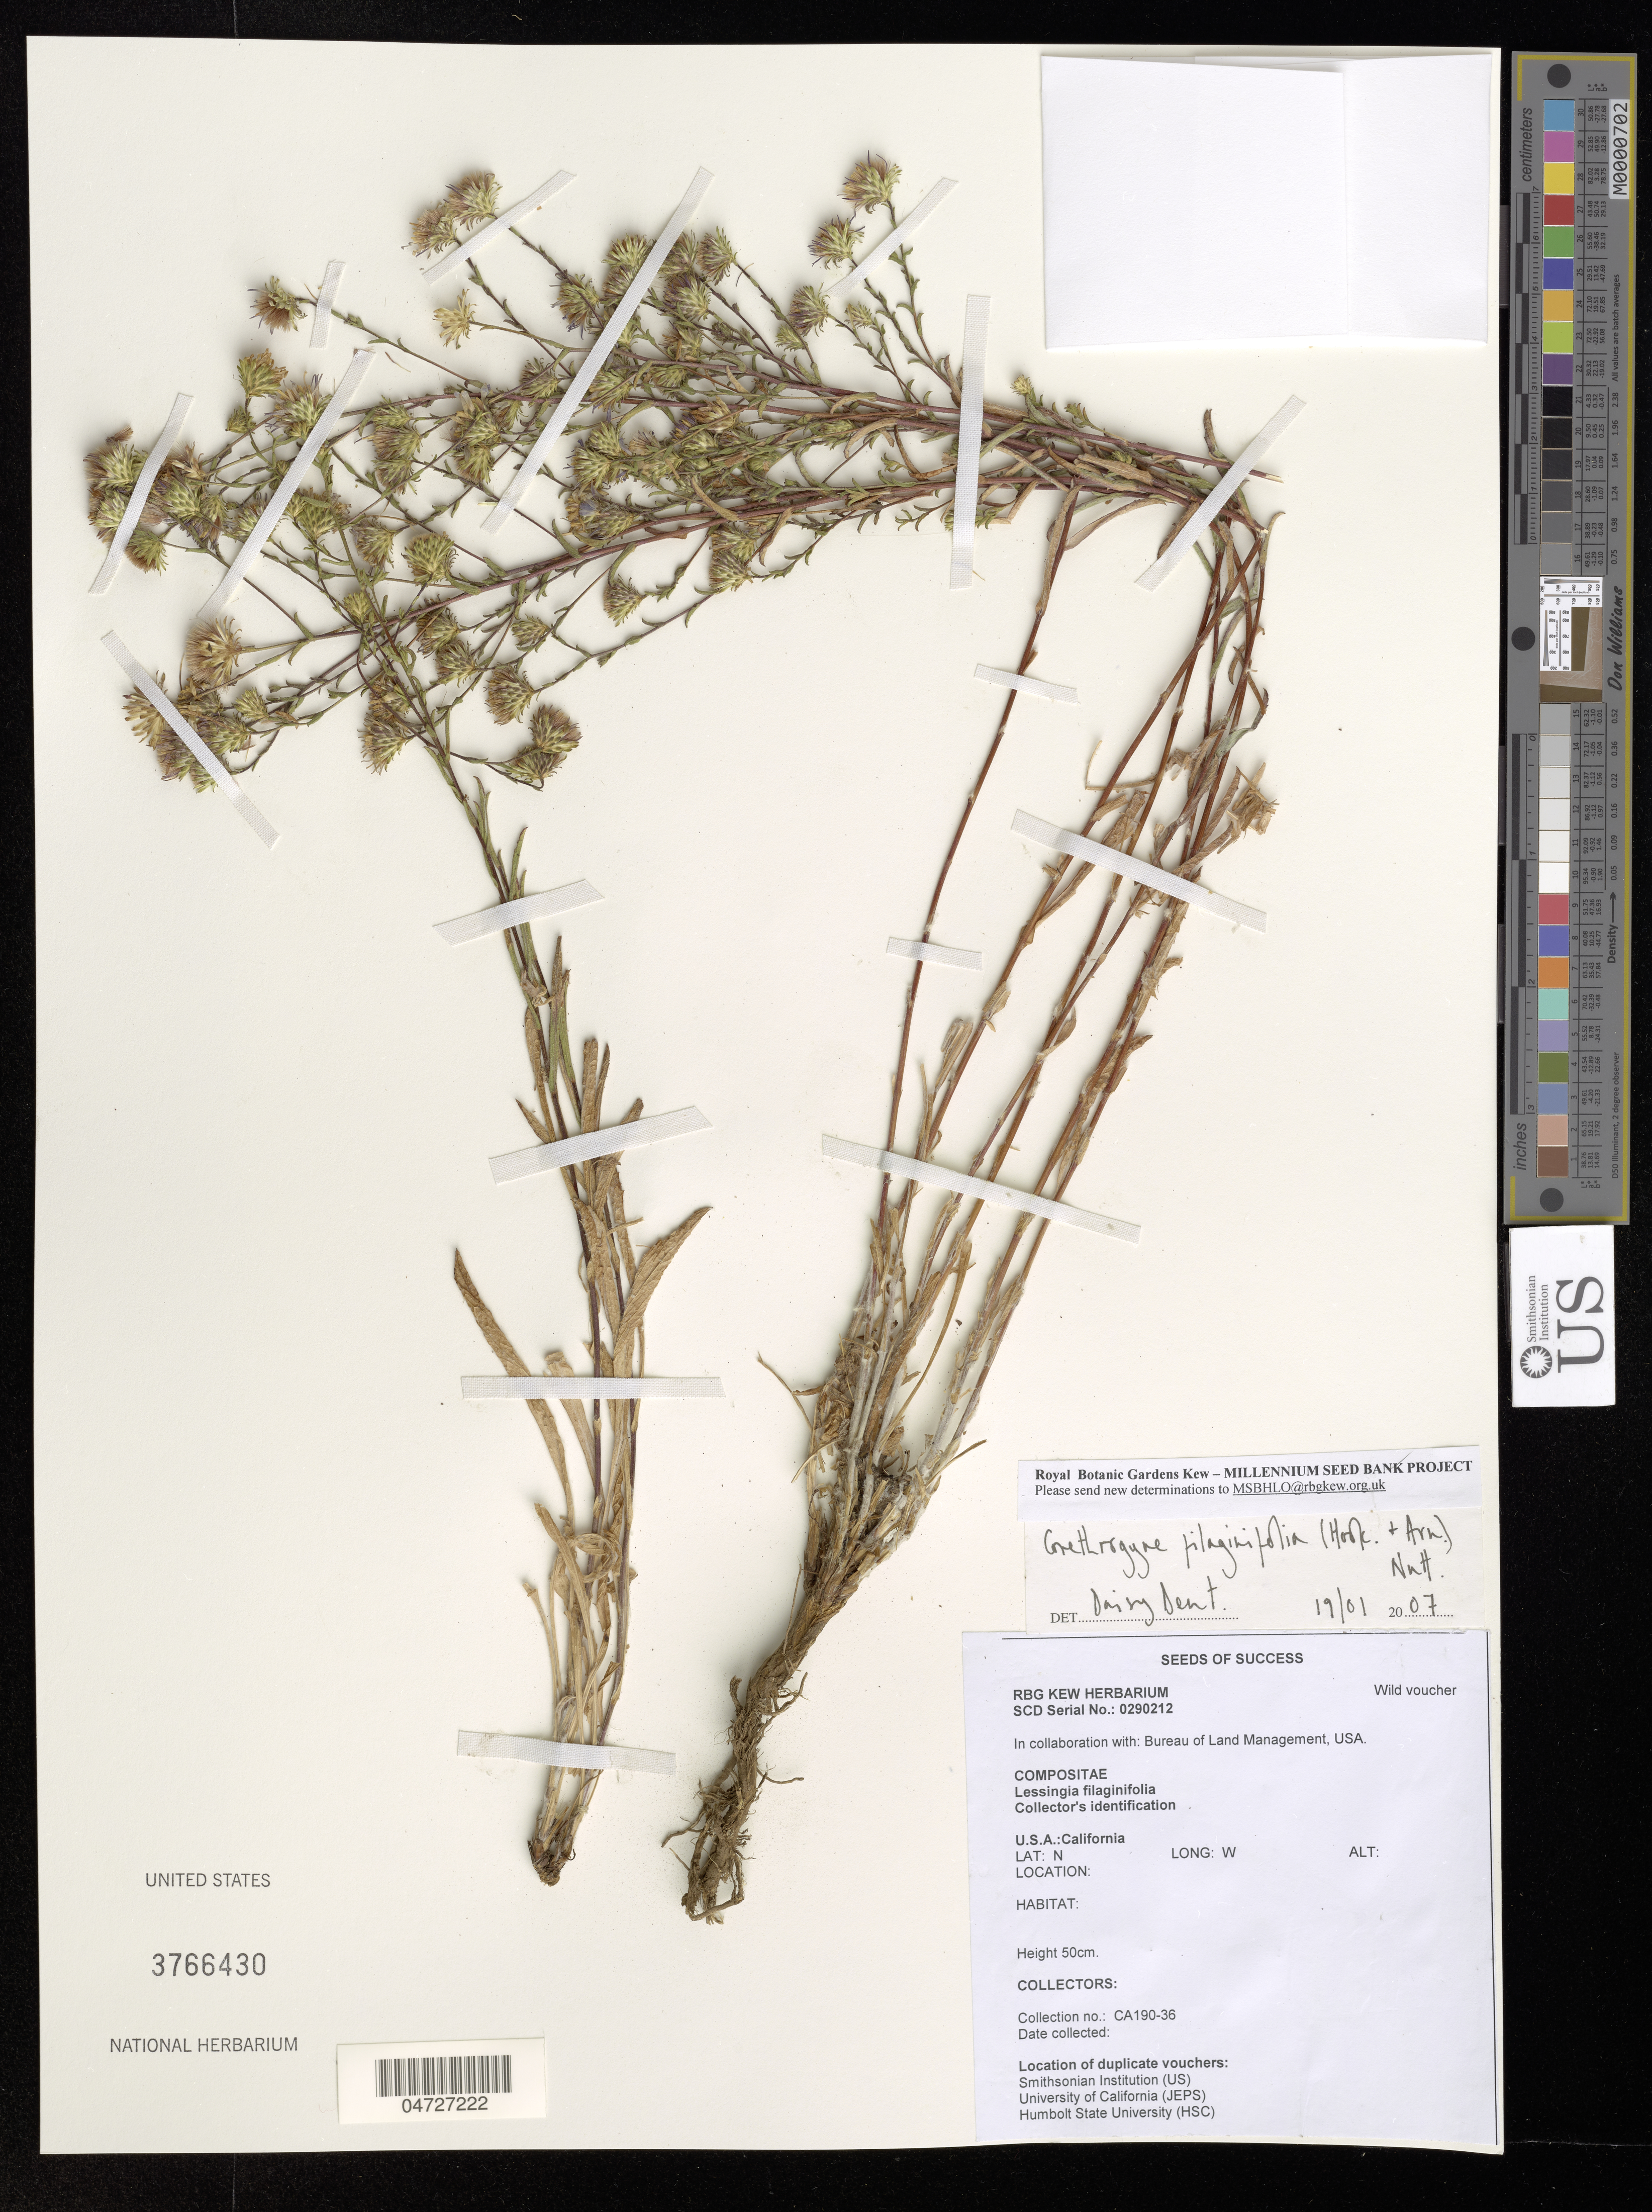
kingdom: Plantae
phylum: Tracheophyta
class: Magnoliopsida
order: Asterales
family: Asteraceae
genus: Corethrogyne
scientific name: Corethrogyne filaginifolia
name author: (Hook. & Arn.) Nutt.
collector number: CA190-36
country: United States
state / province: California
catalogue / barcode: US 3766430